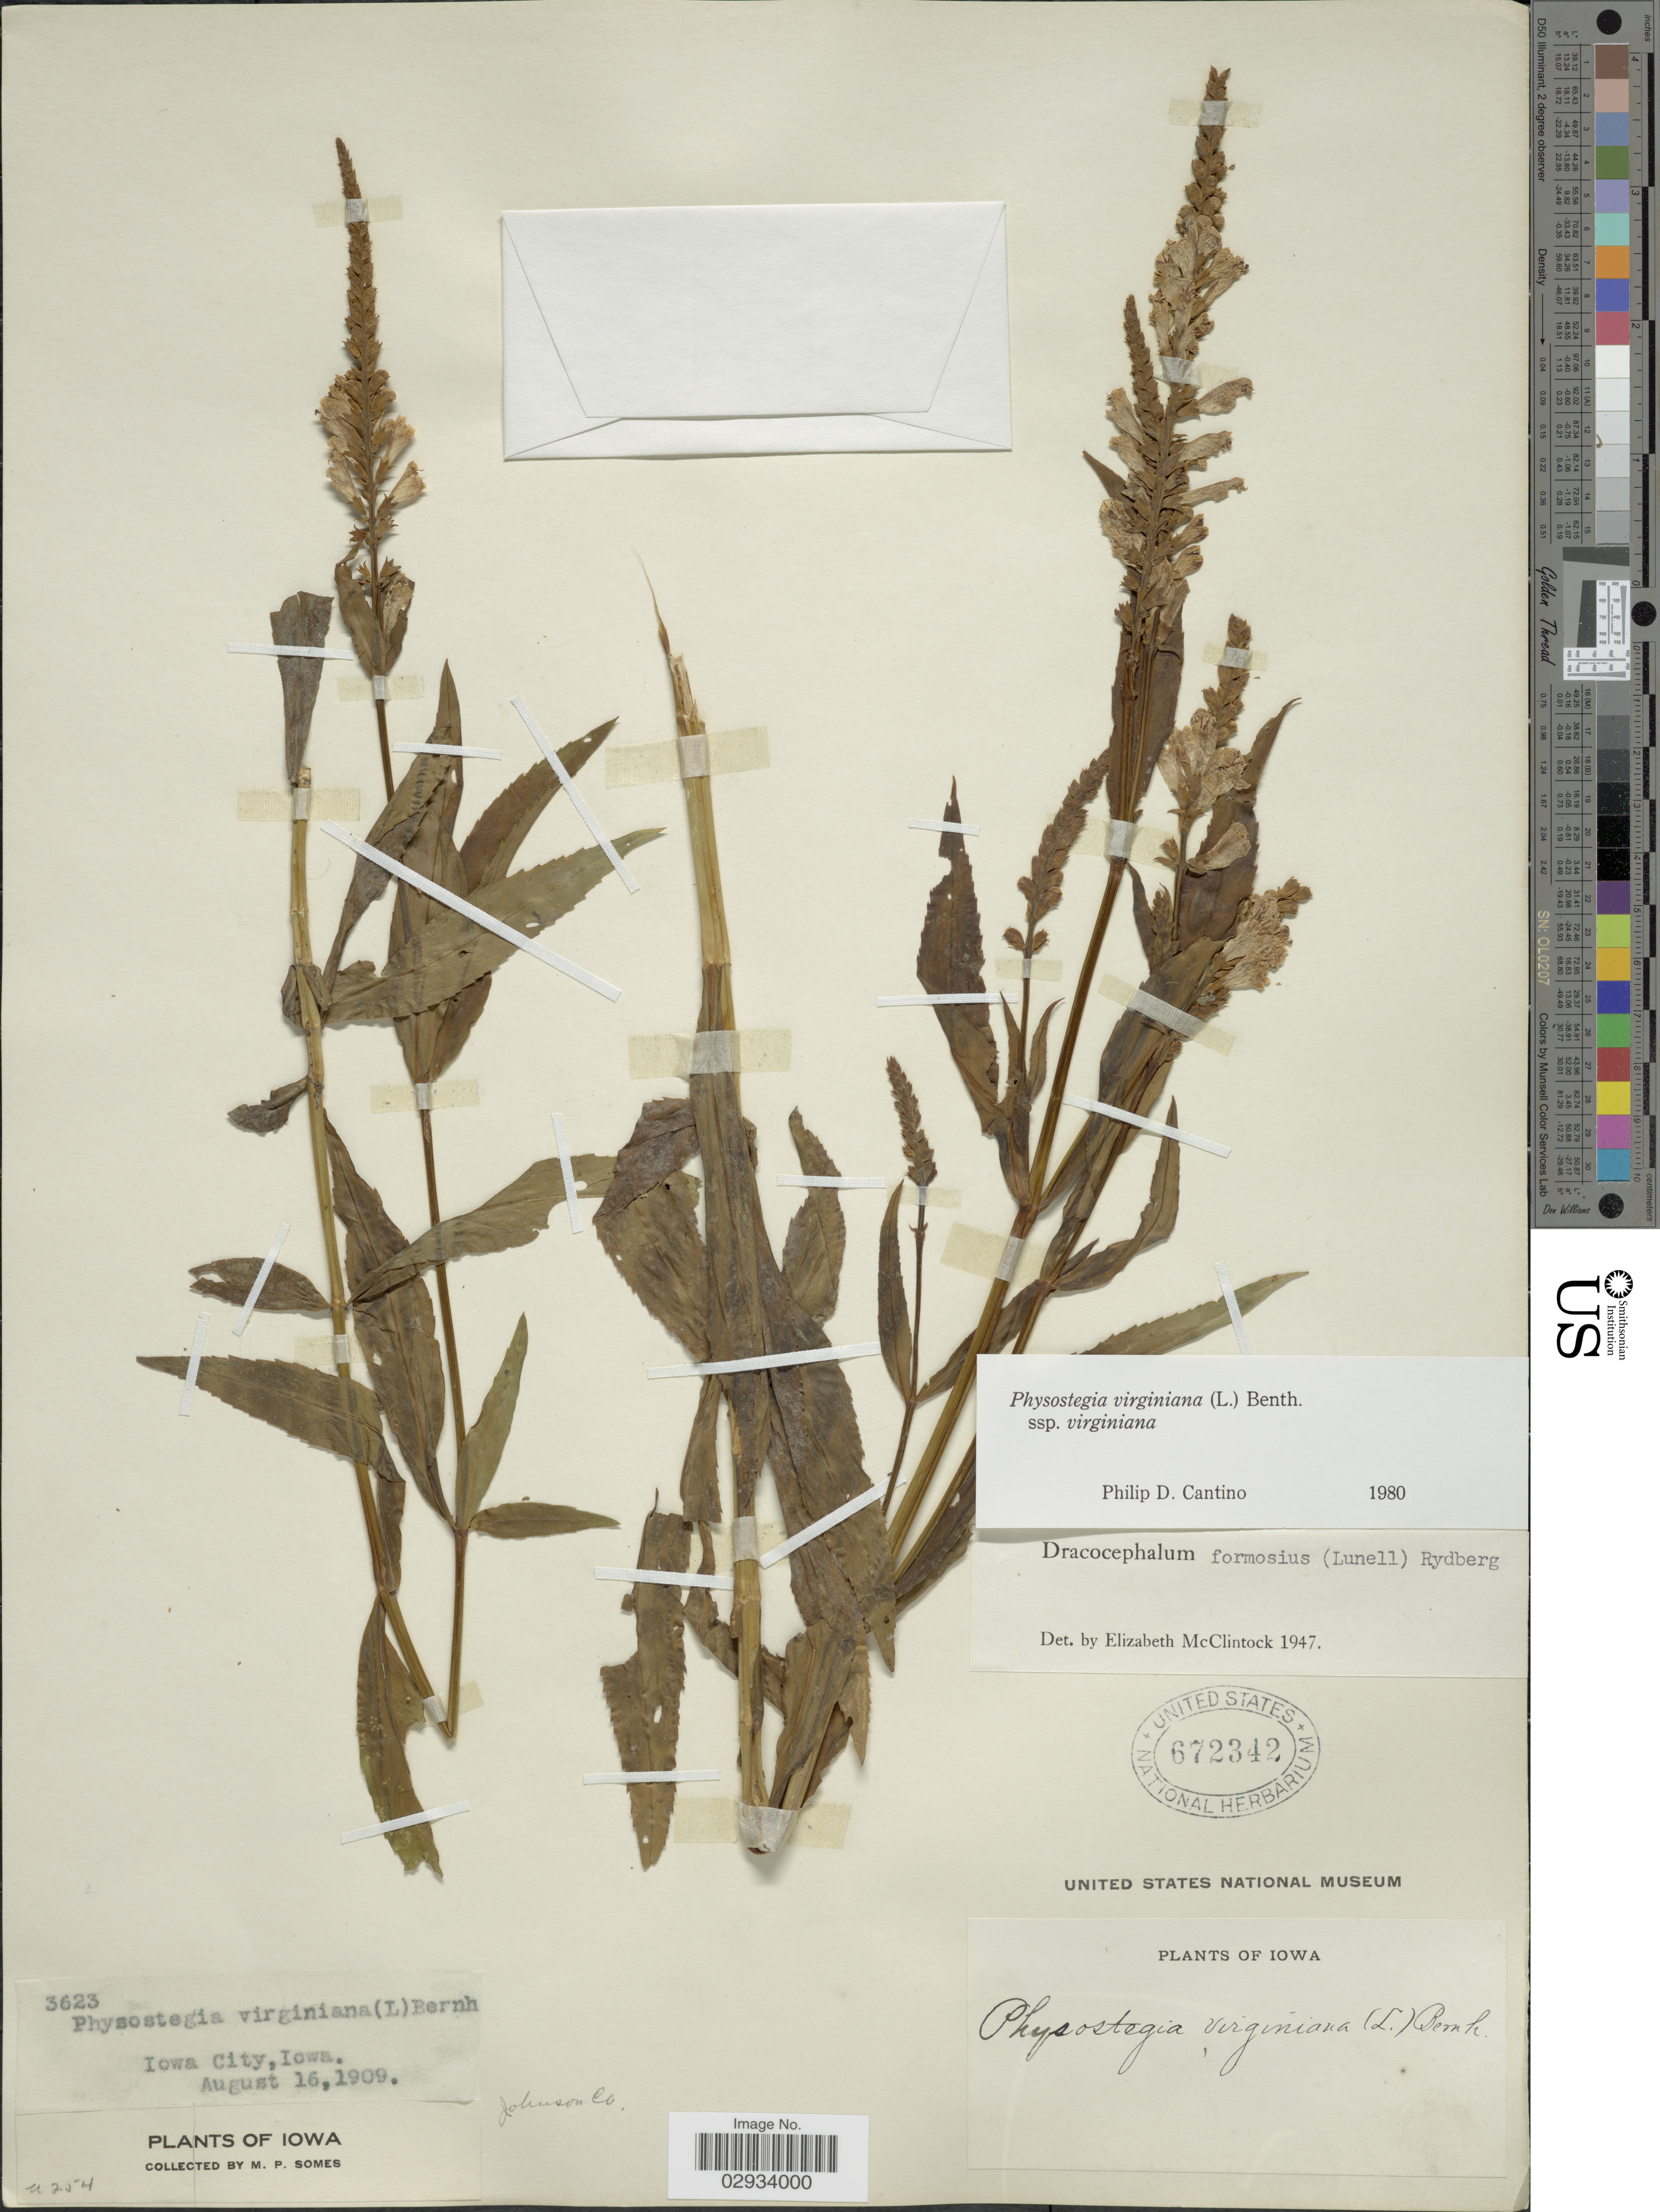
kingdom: Plantae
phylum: Tracheophyta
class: Magnoliopsida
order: Lamiales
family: Lamiaceae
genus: Physostegia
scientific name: Physostegia virginiana subsp. virginiana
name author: (L.) Benth.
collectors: M. Somes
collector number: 3623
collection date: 1909-08-16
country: United States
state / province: Iowa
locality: Iowa City, Johnson Co.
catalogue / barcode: US 672342